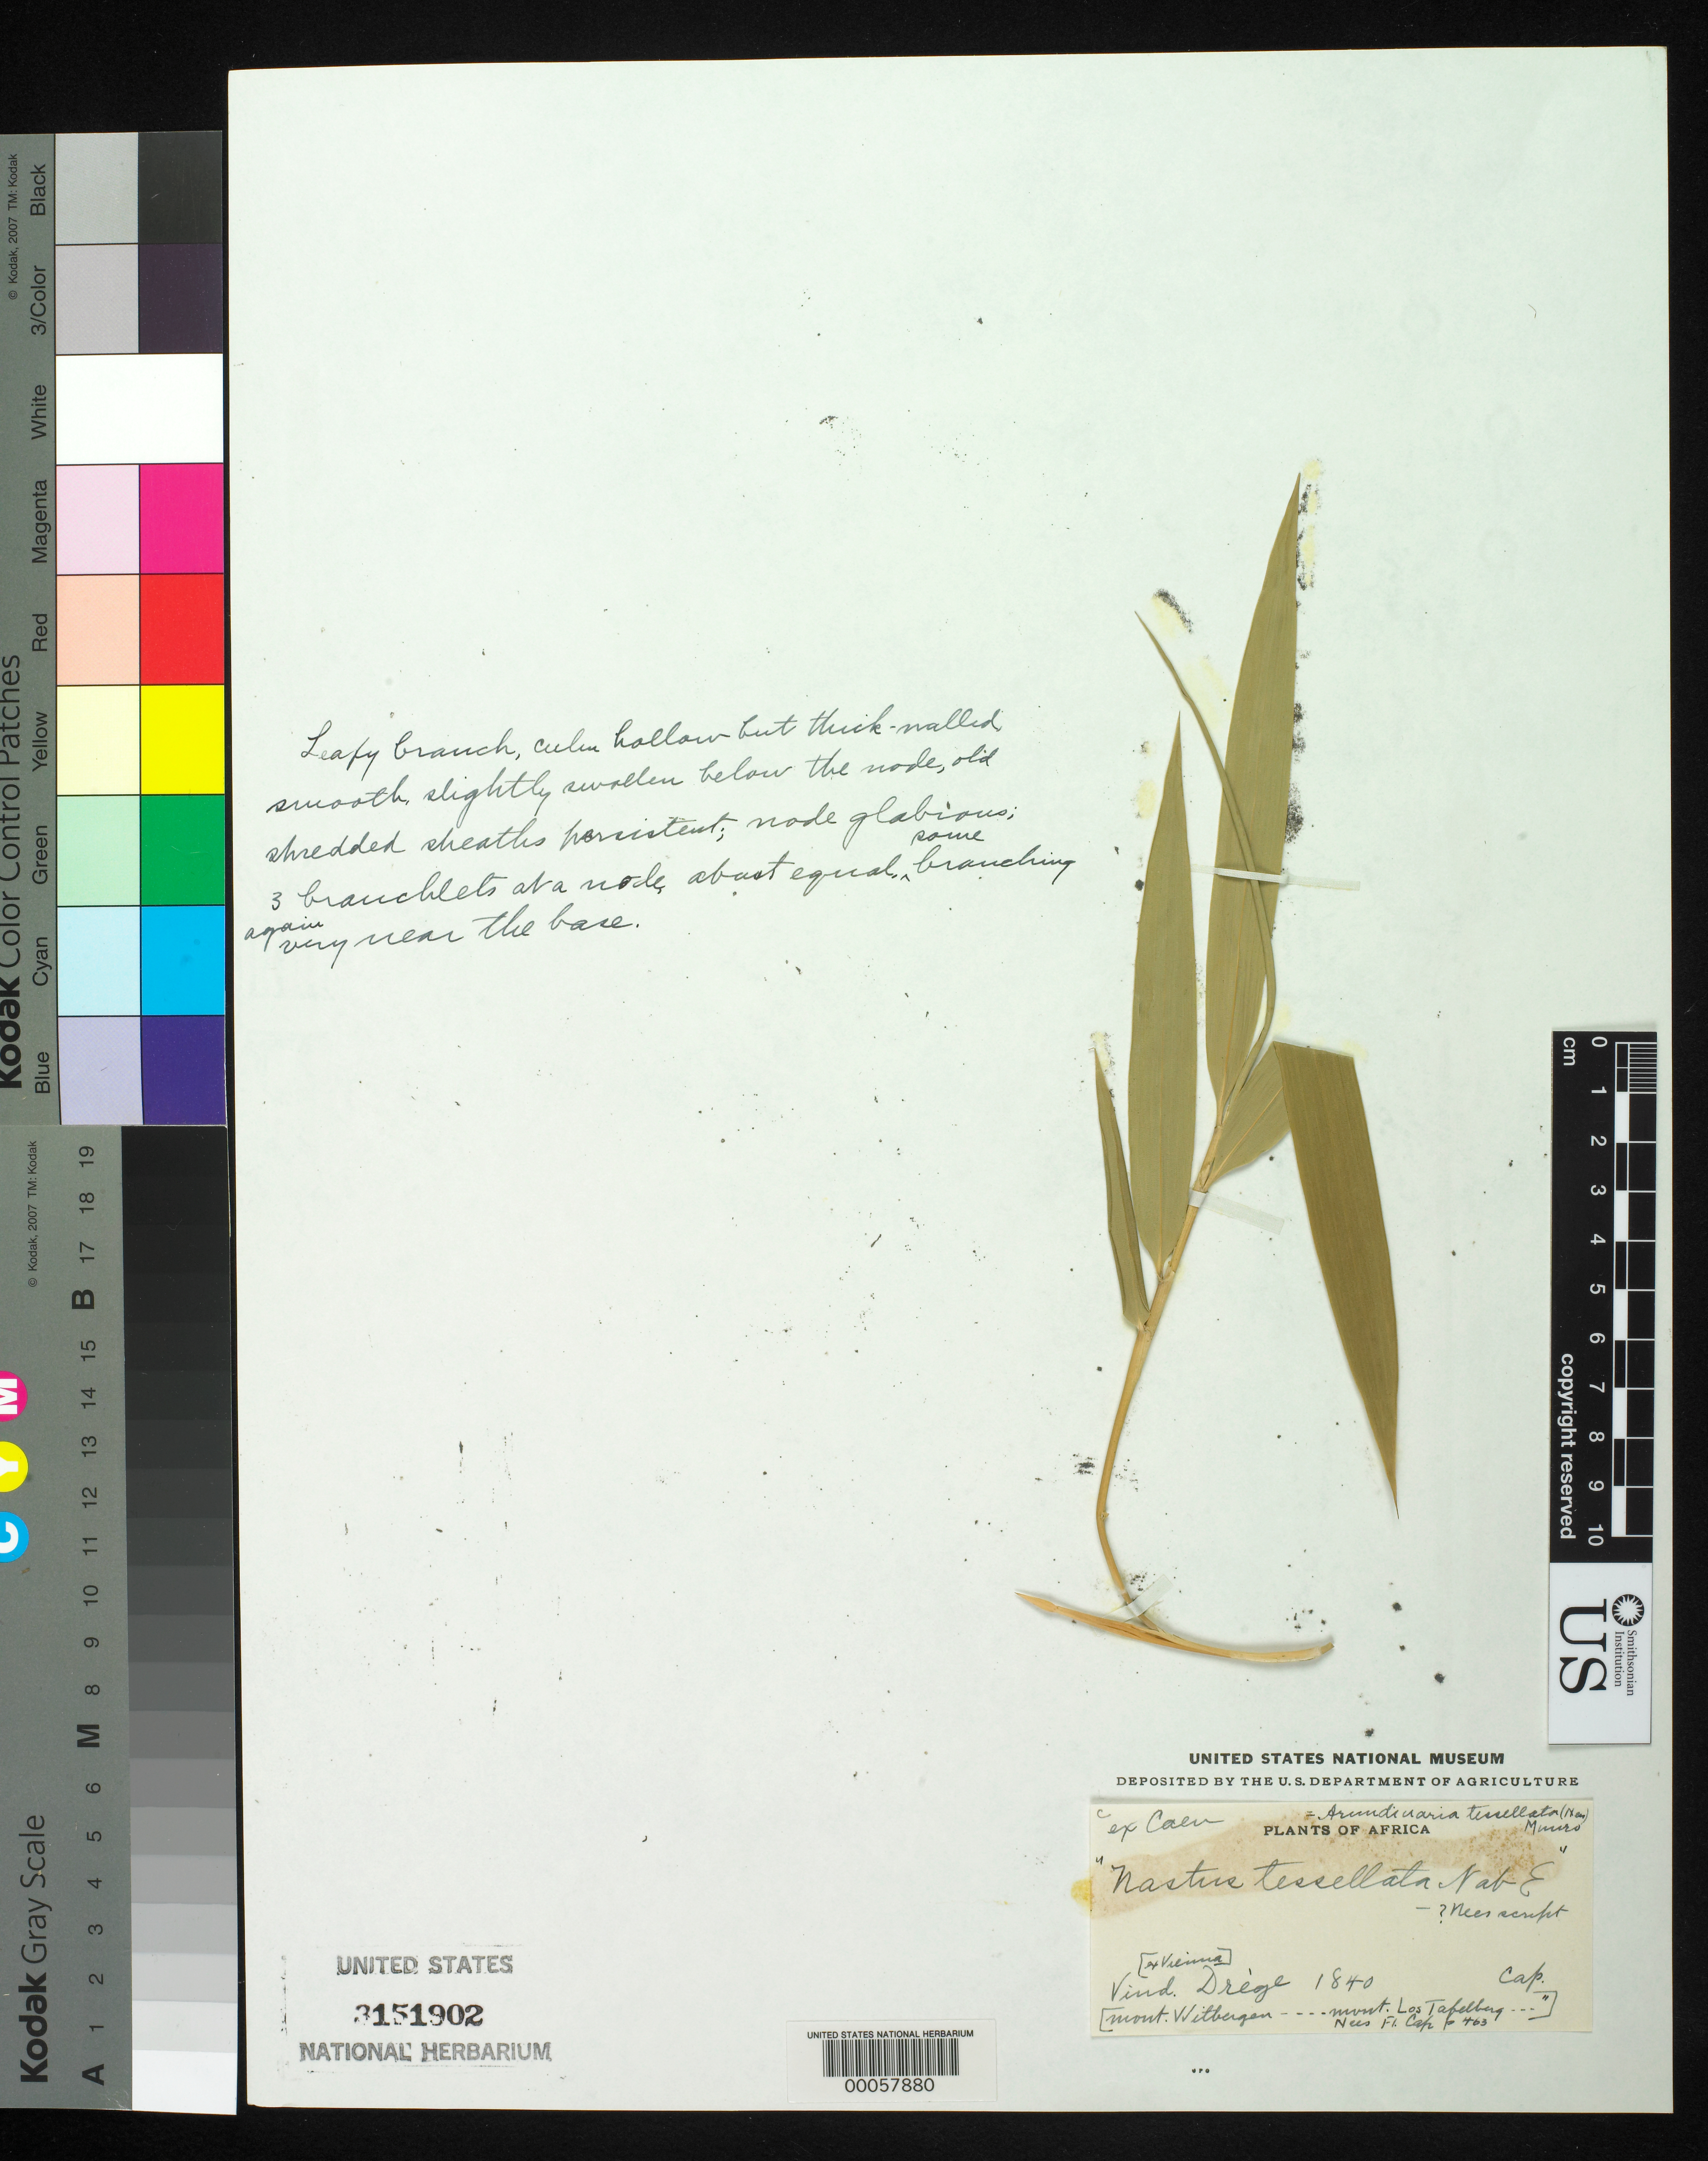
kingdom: Plantae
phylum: Tracheophyta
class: Liliopsida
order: Poales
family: Poaceae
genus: Bergbambos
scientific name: Bergbambos tessellata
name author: (Nees) Stapleton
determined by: Poaceae Reorganization Project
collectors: J. Drège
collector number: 1840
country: South Africa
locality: Cap.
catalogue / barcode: US 3151902